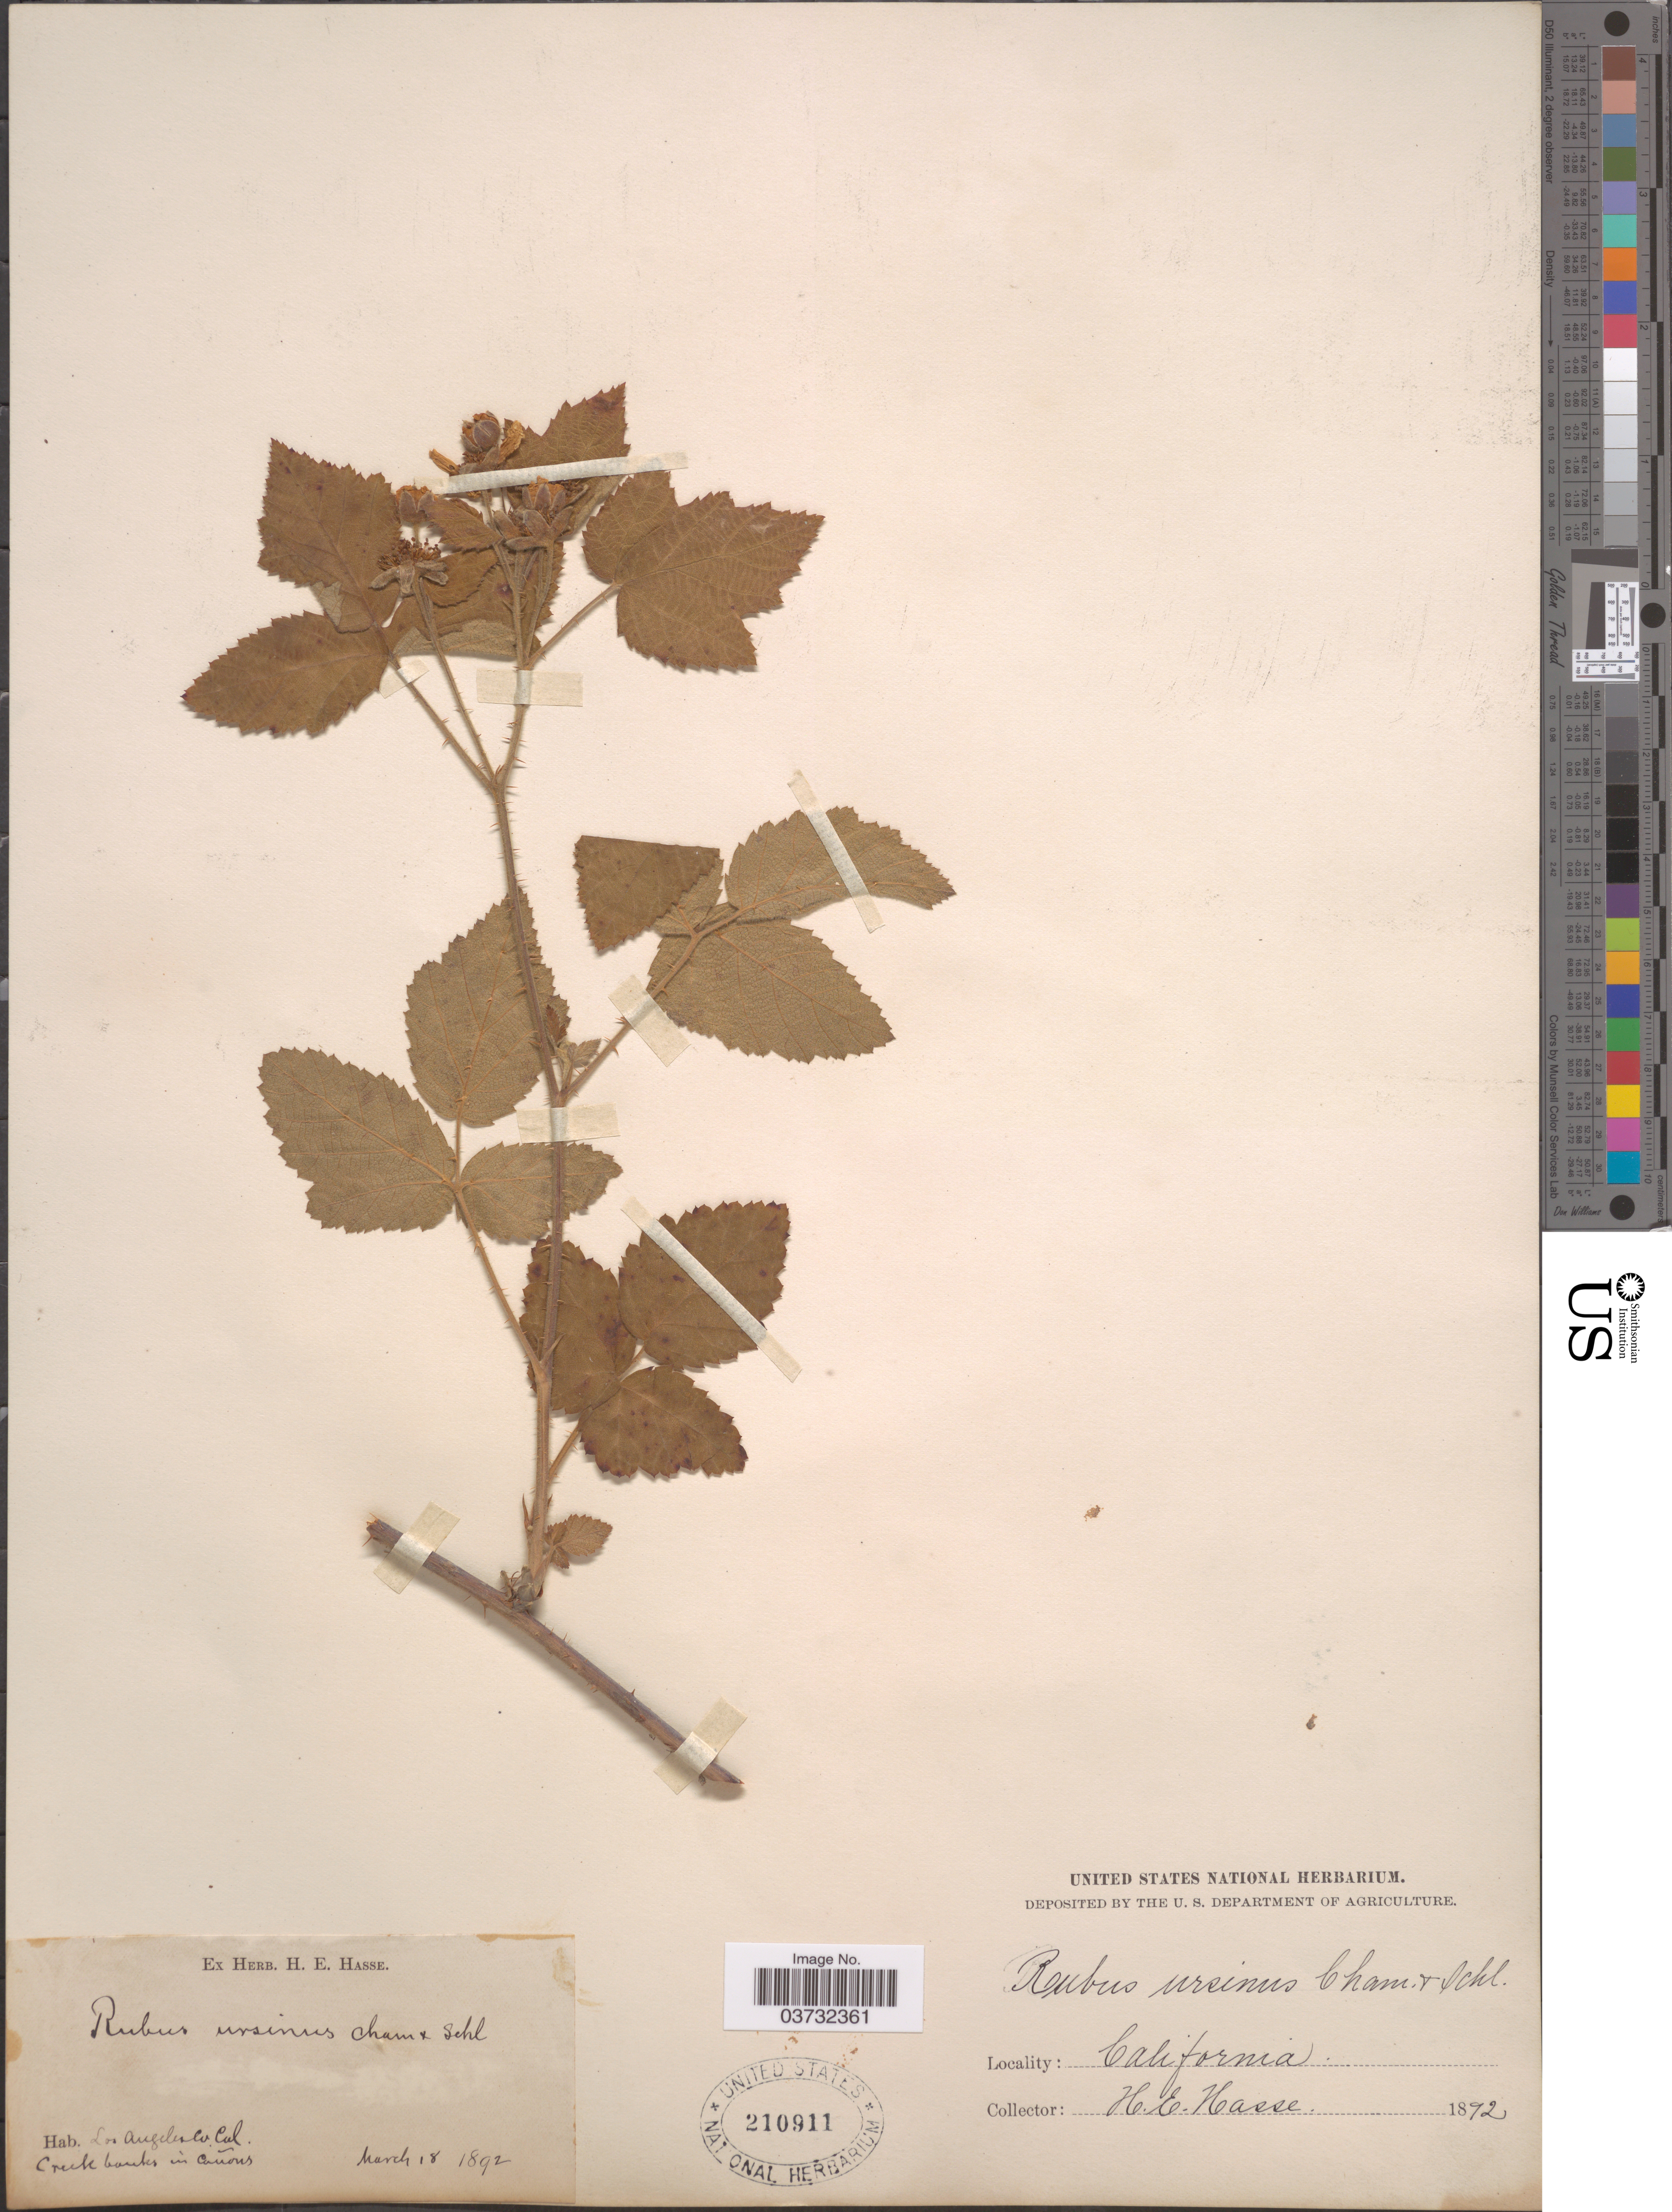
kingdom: Plantae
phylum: Tracheophyta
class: Magnoliopsida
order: Rosales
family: Rosaceae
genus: Rubus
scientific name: Rubus ursinus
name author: (Schltdl.) Cham.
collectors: H. E. Hasse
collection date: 1892-03-18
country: United States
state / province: California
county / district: Los Angeles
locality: Los Angeles Co. Creek banks in Cañons.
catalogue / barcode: US 210911